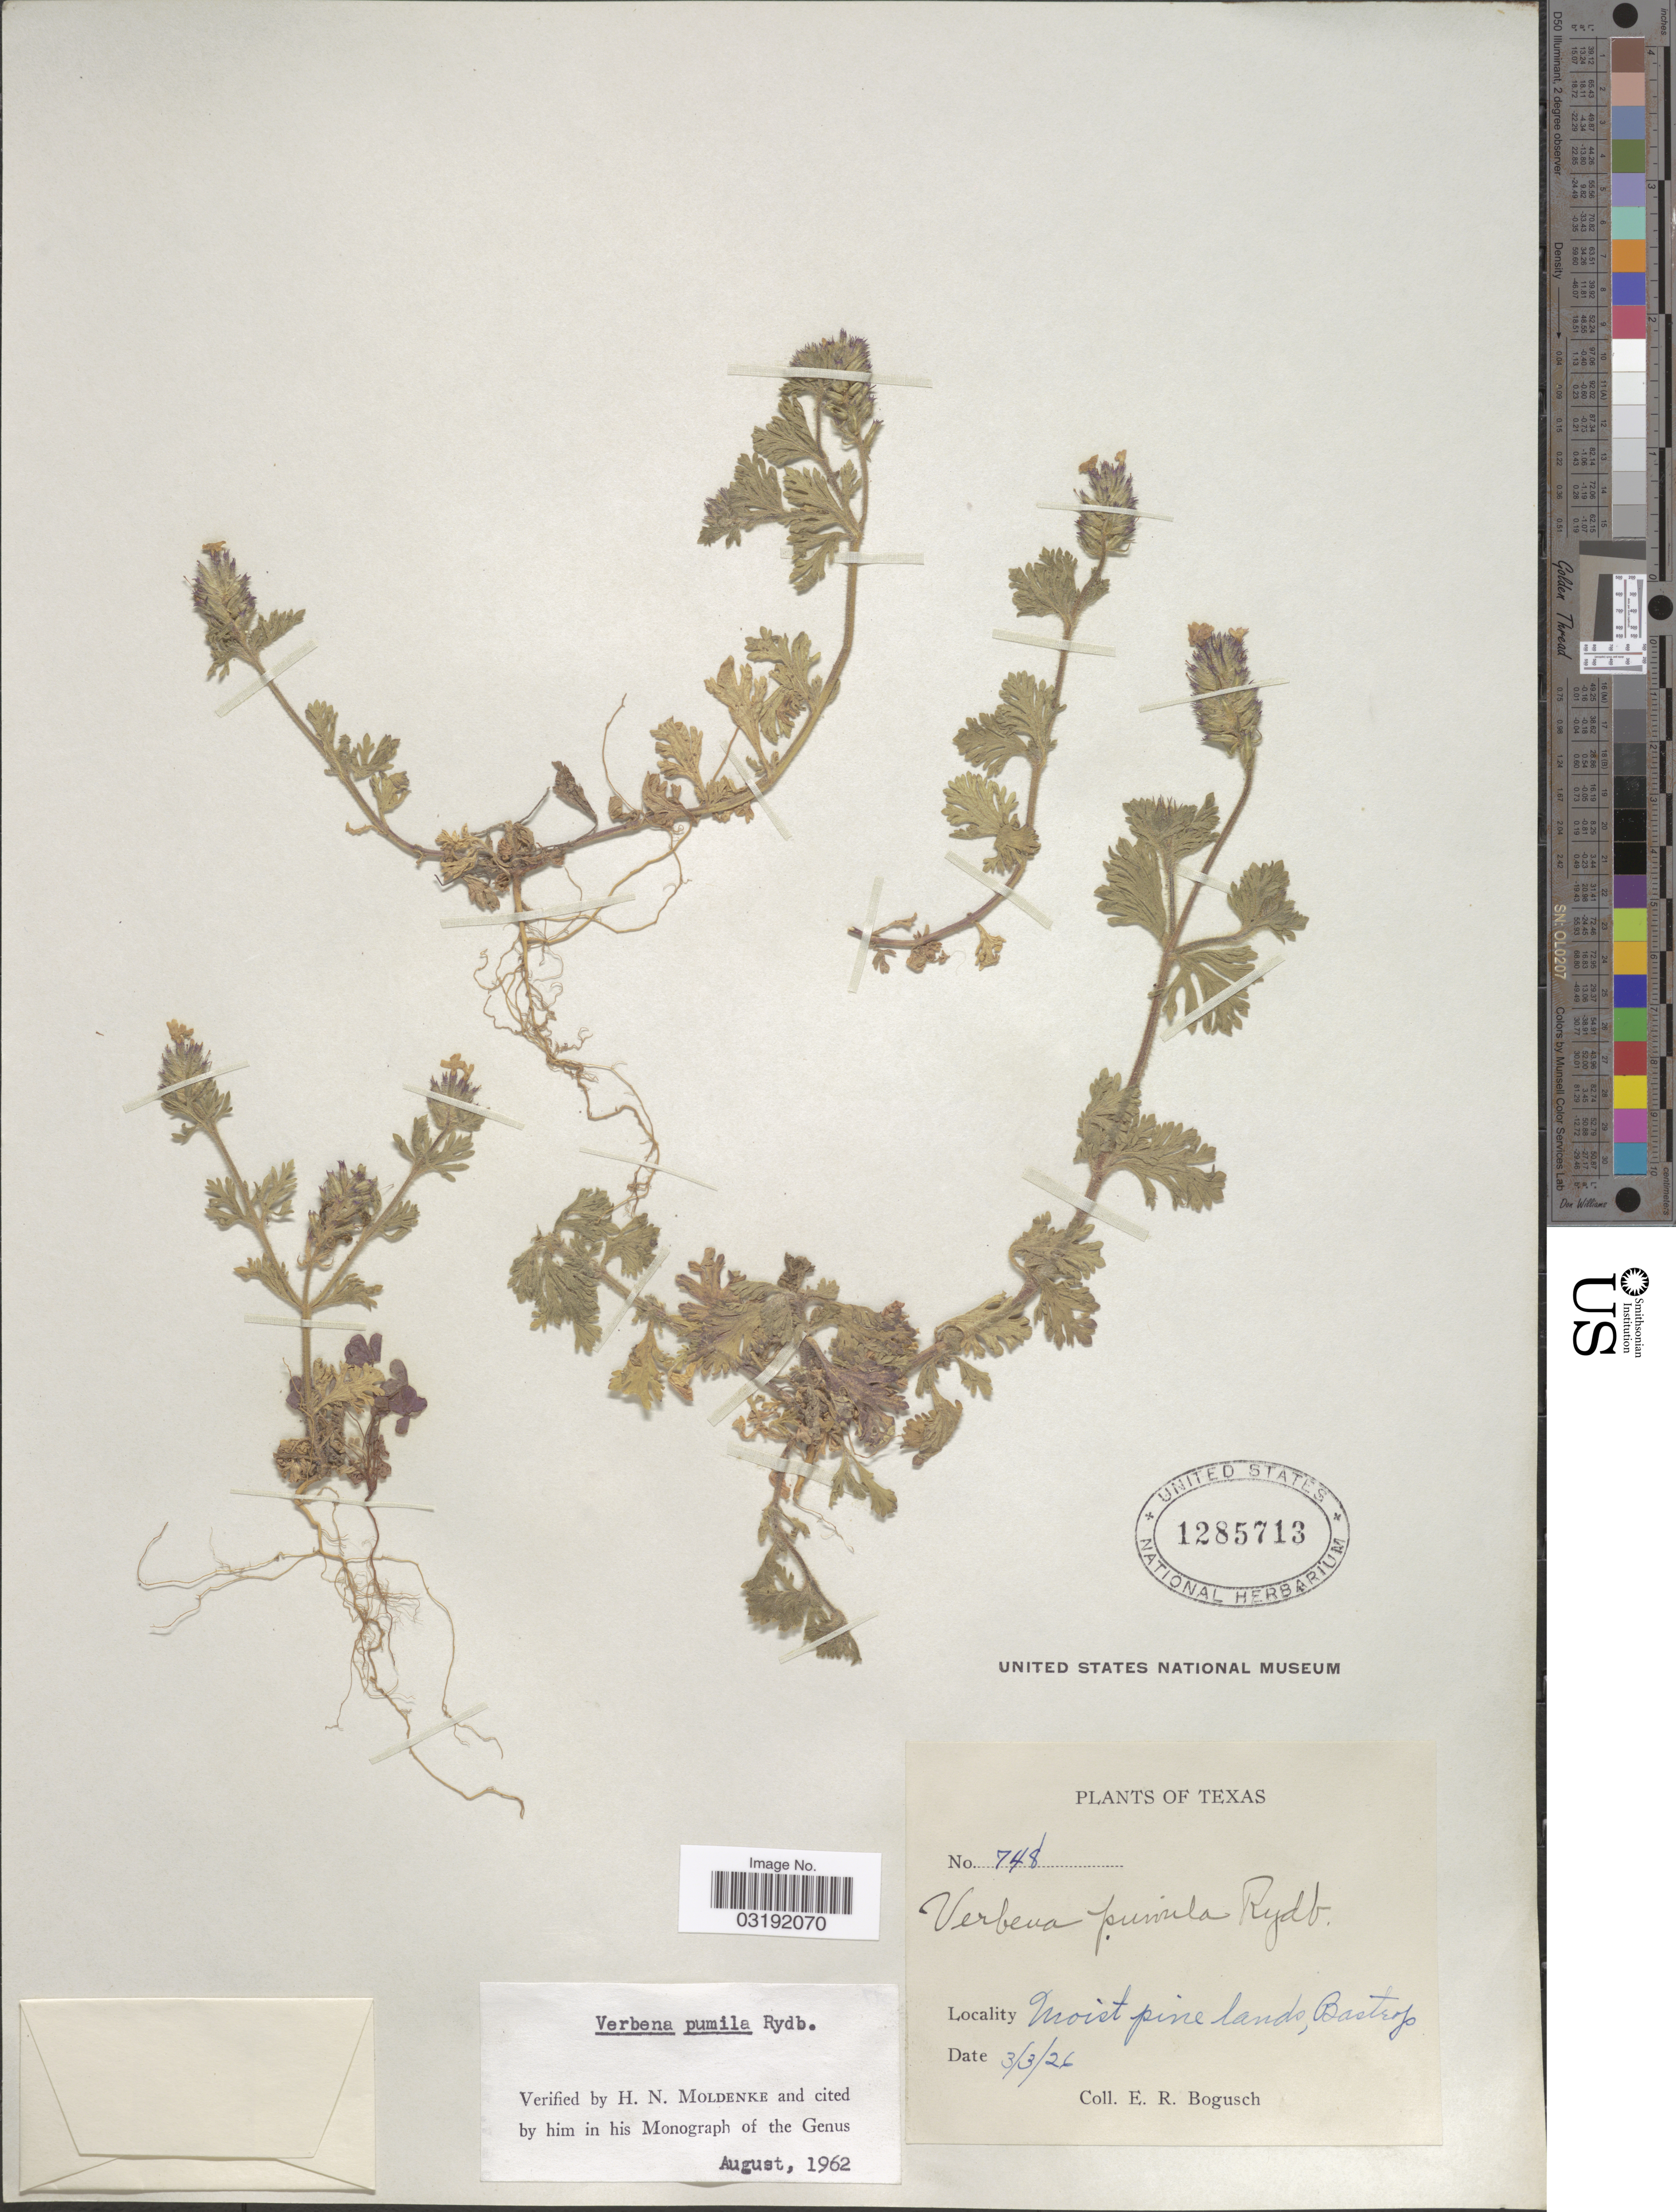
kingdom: Plantae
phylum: Tracheophyta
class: Magnoliopsida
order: Lamiales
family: Verbenaceae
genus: Verbena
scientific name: Verbena pumila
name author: Rydb.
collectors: E. Bogusch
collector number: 748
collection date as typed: Transcribed d/m/y: 3/3/26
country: United States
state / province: Texas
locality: Moist pine lands, Bastrop.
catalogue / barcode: US 1285713